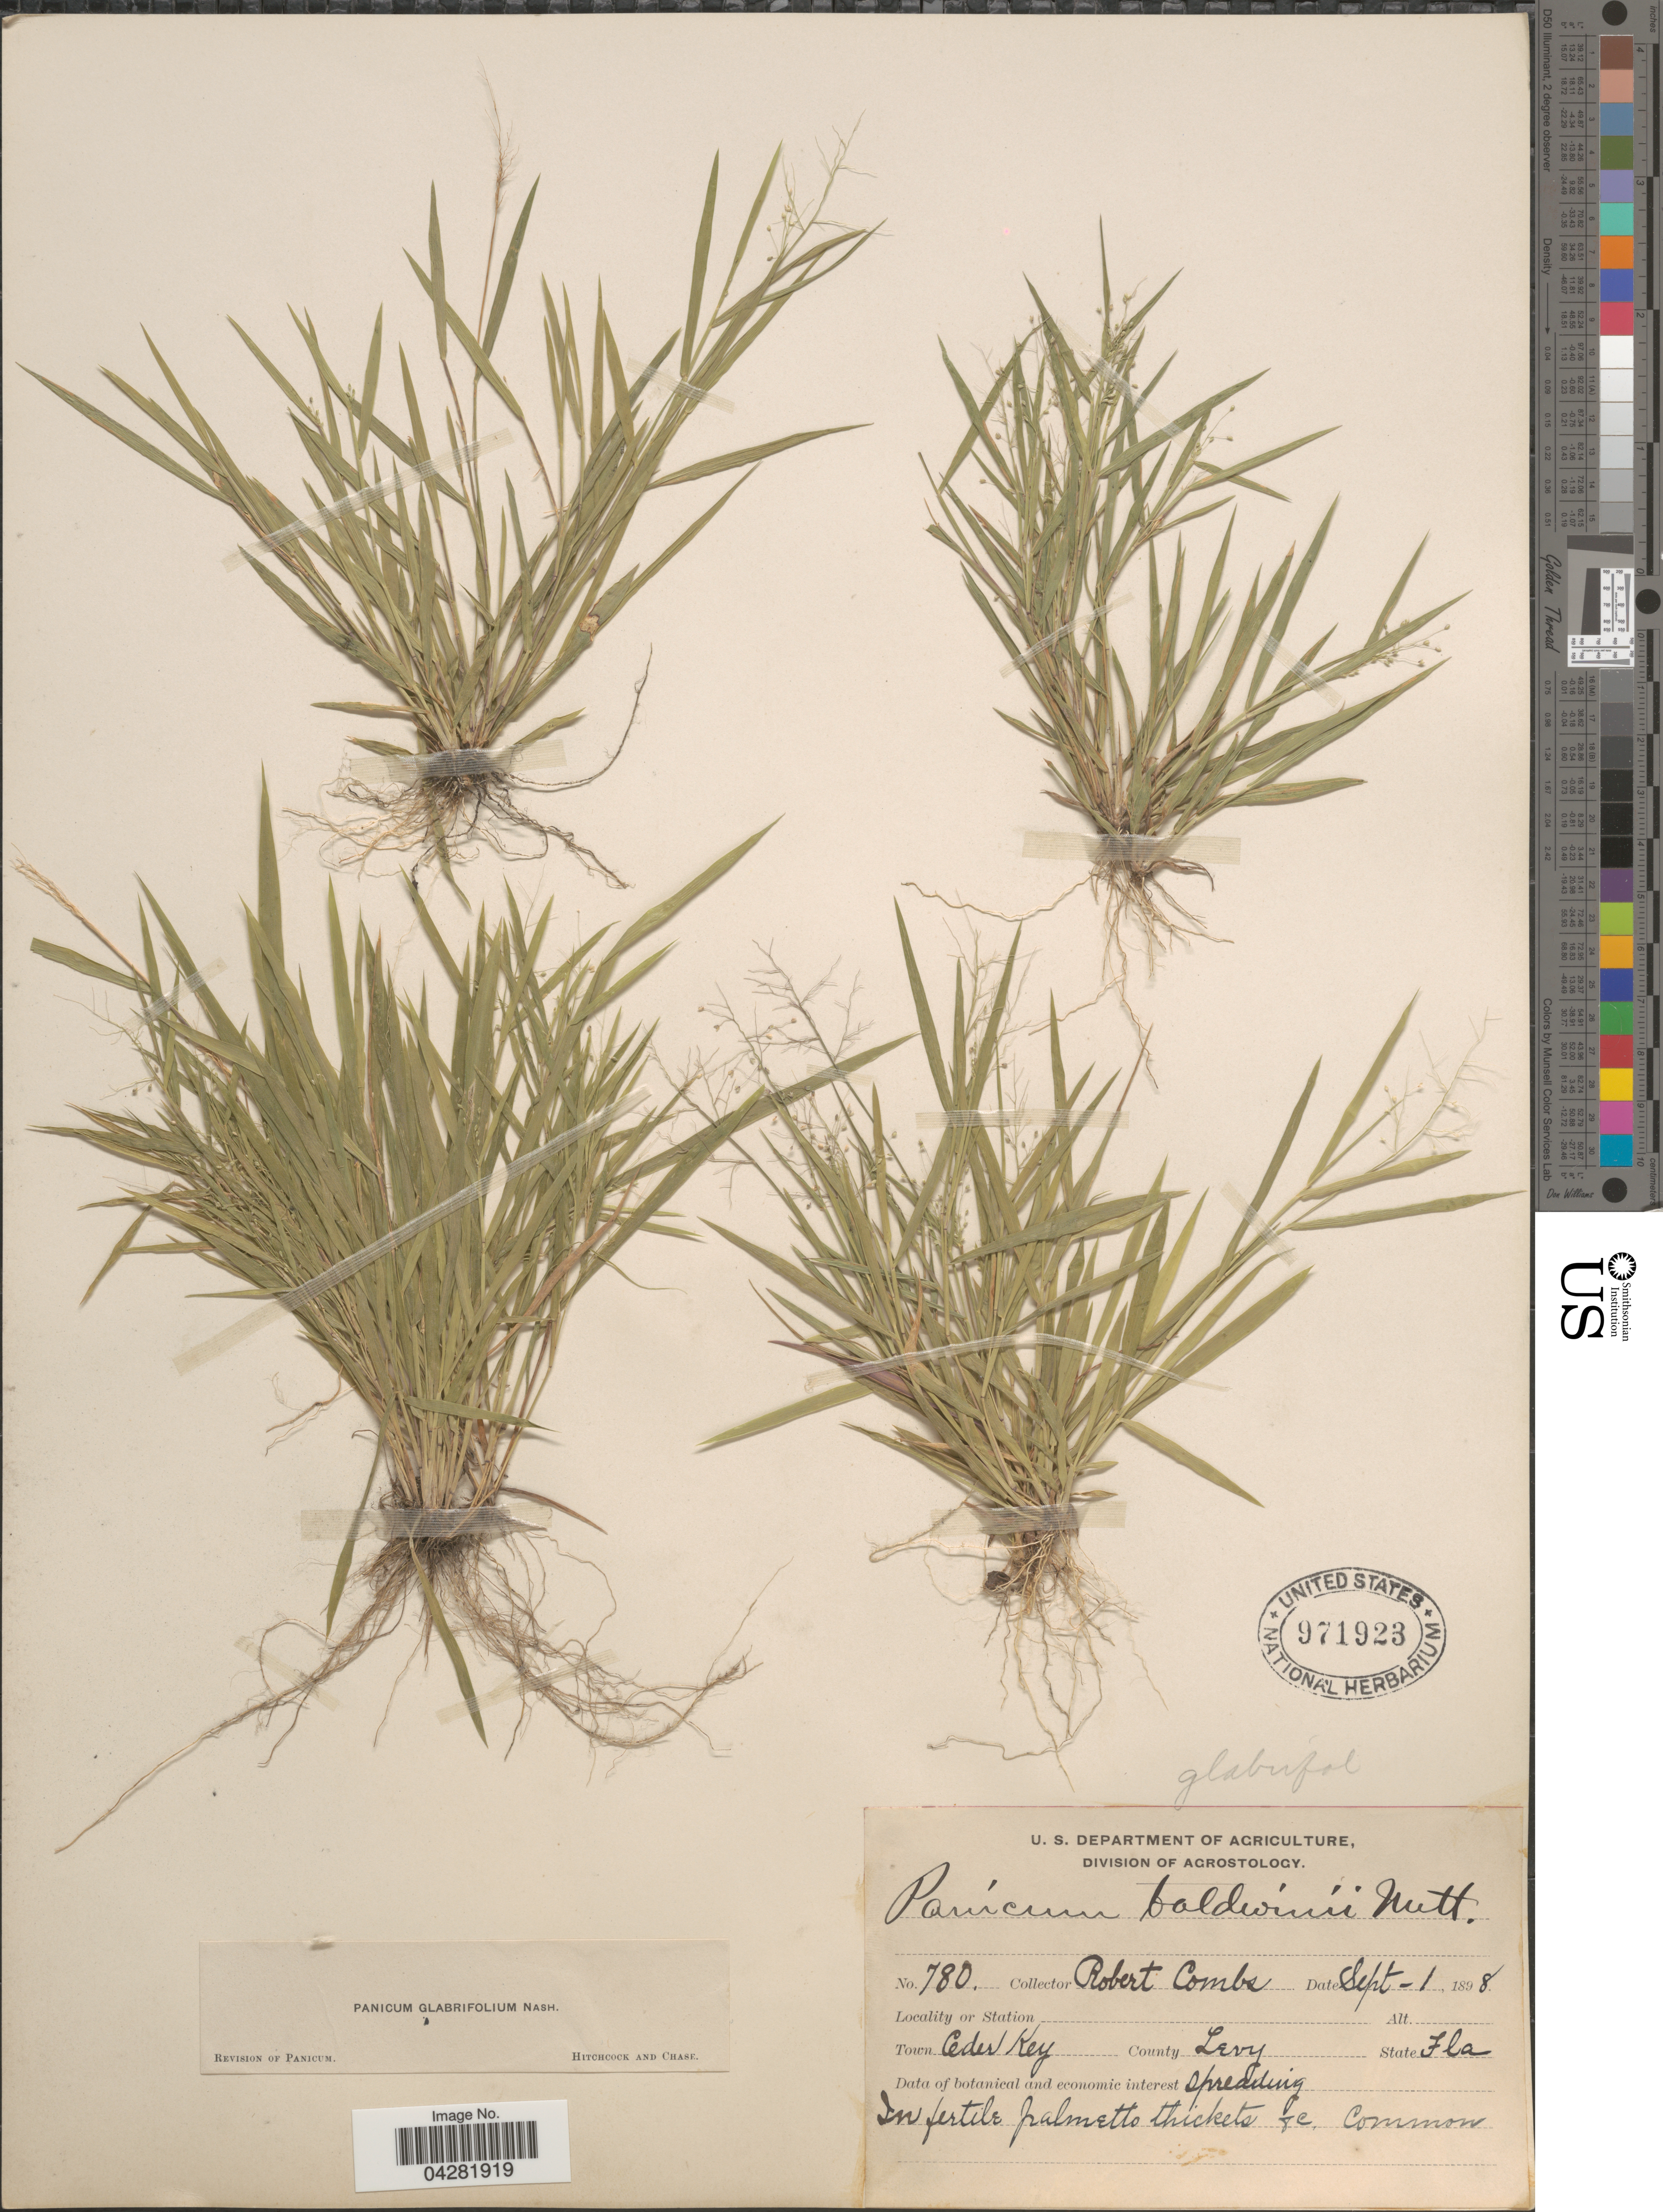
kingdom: Plantae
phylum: Tracheophyta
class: Liliopsida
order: Poales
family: Poaceae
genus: Dichanthelium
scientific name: Dichanthelium ensifolium var. ensifolium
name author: (Baldwin ex Elliot) Gould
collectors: R. Combs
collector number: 780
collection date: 1898-09-01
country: United States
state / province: Florida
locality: Town Ceder Key. County Levy.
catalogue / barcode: US 971923